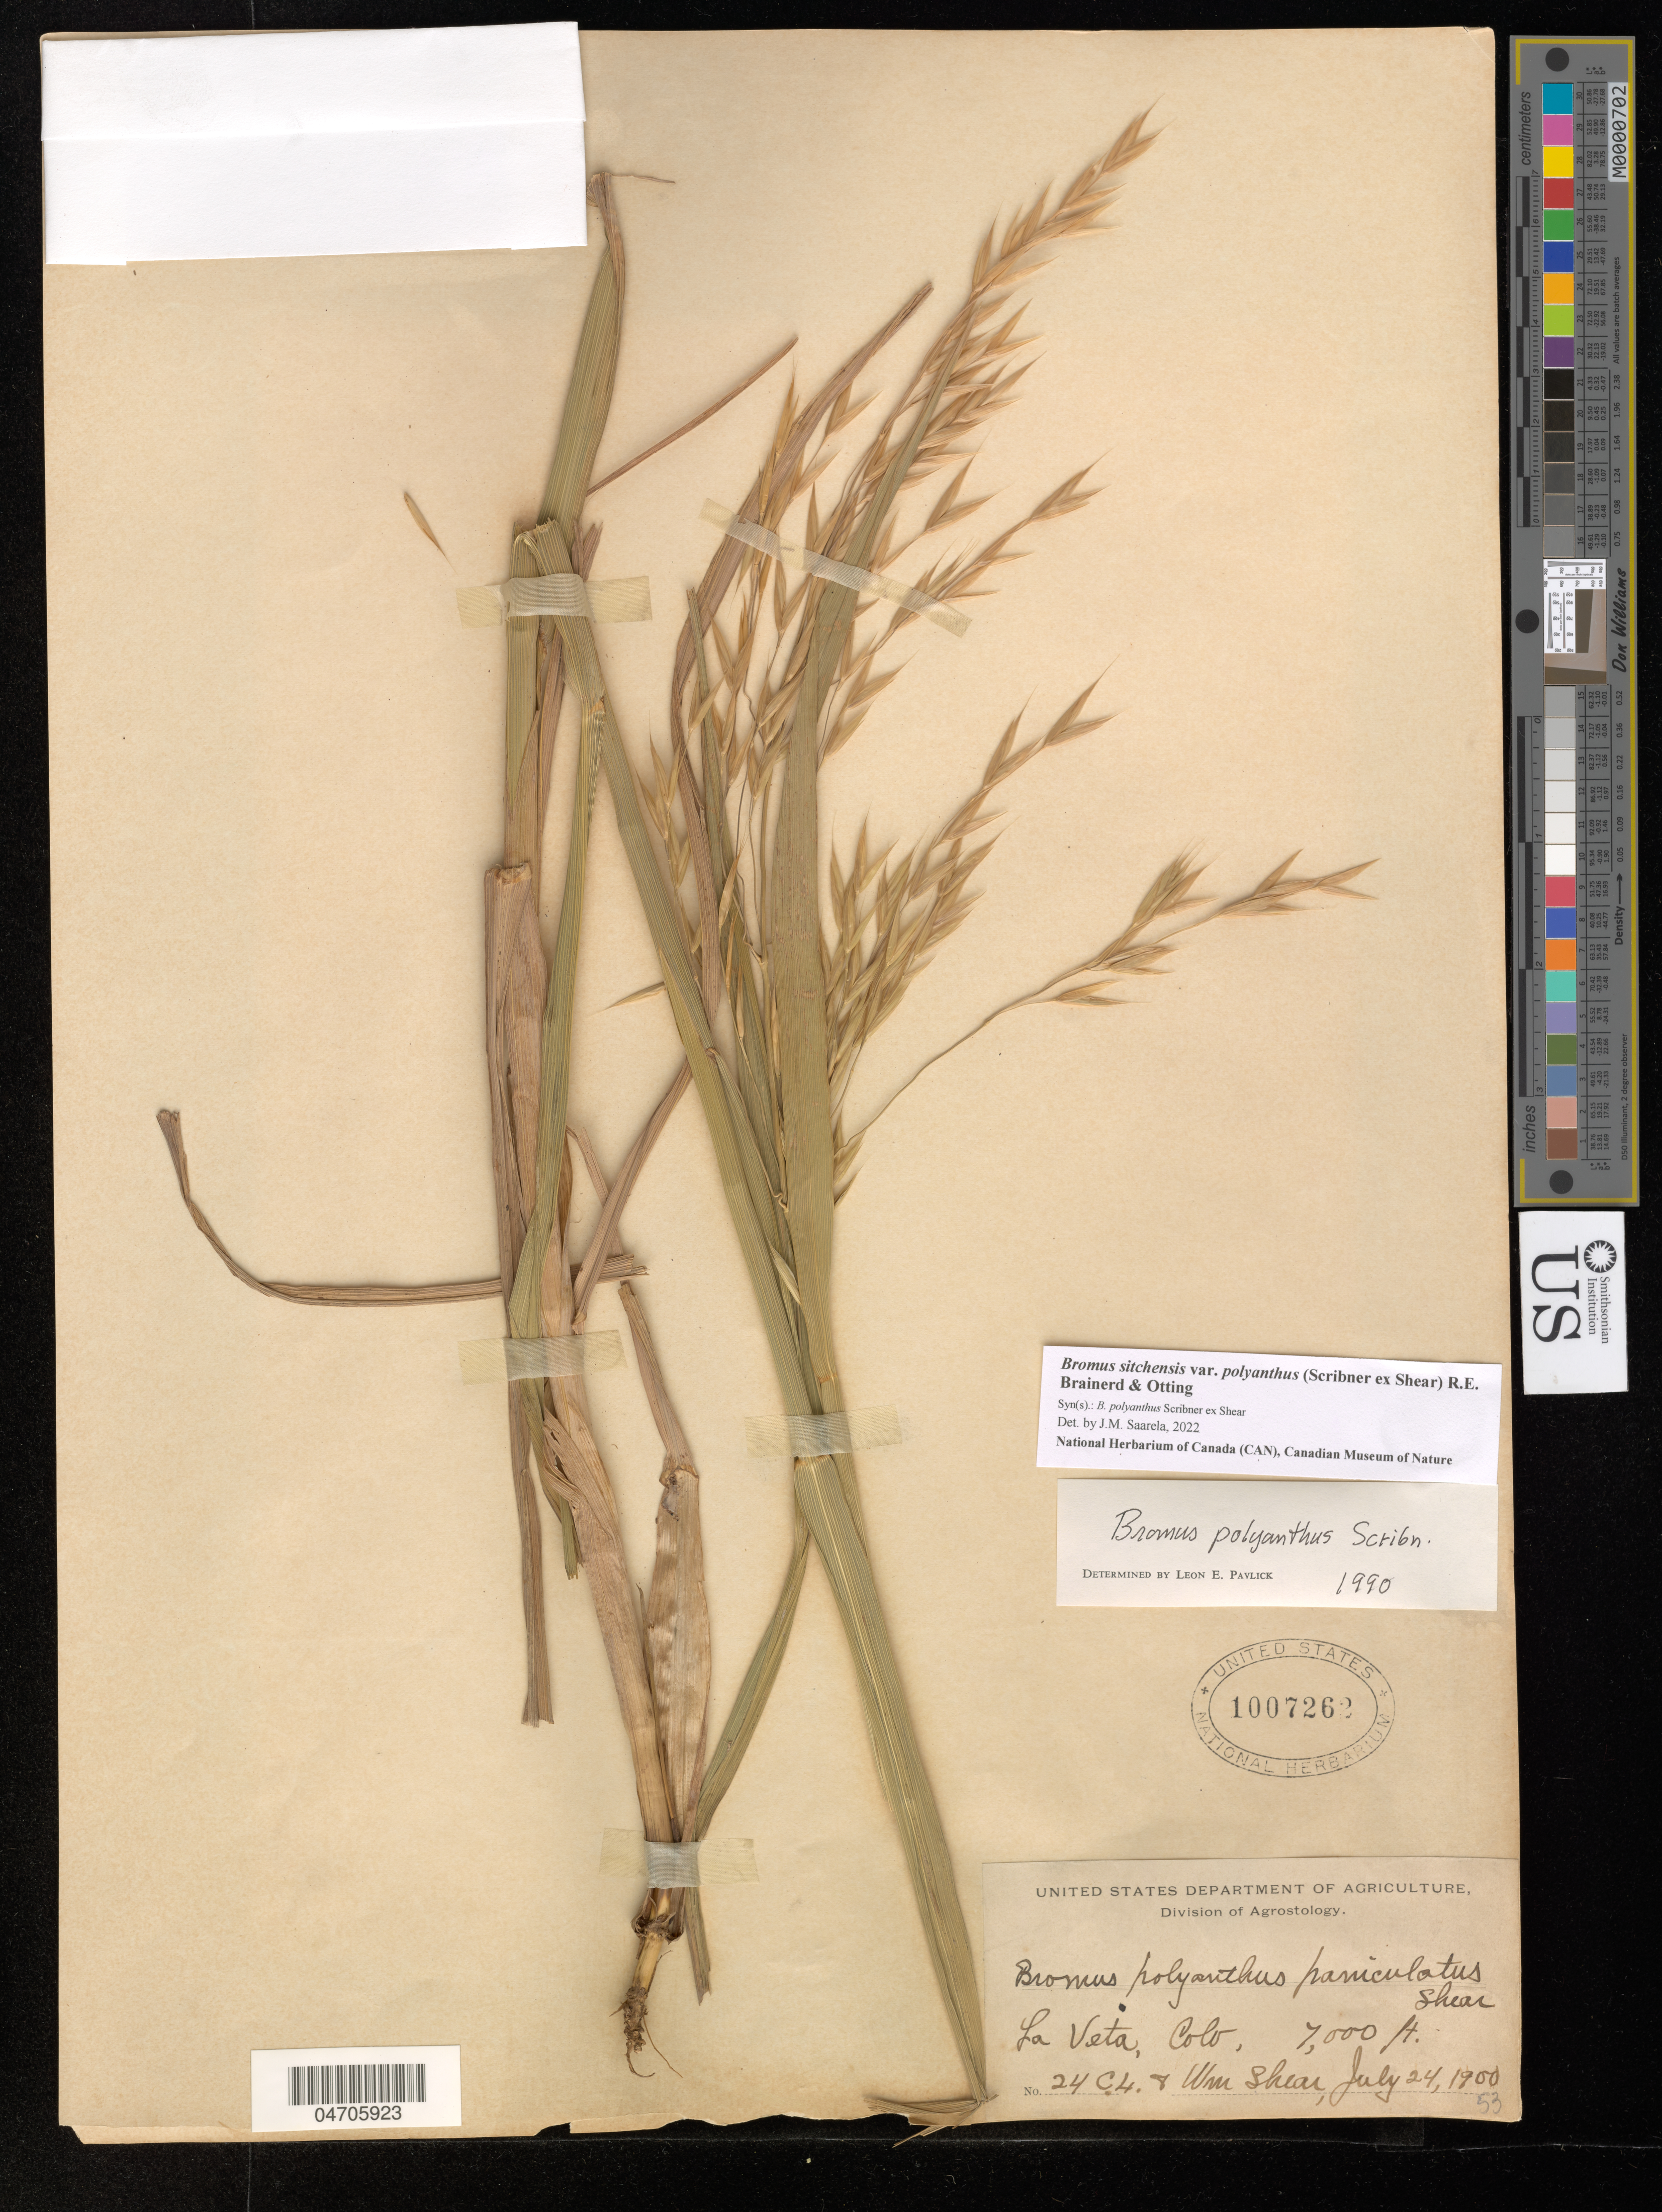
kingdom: Plantae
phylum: Tracheophyta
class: Liliopsida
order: Poales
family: Poaceae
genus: Bromus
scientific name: Bromus sitchensis var. polyanthus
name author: (Scribn. ex Shear) R.E. Brainerd & Otting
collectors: C. L. Shear & W. Shear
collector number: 24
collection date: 1900-07-24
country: United States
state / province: Colorado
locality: La Veta.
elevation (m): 2134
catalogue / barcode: US 1007262